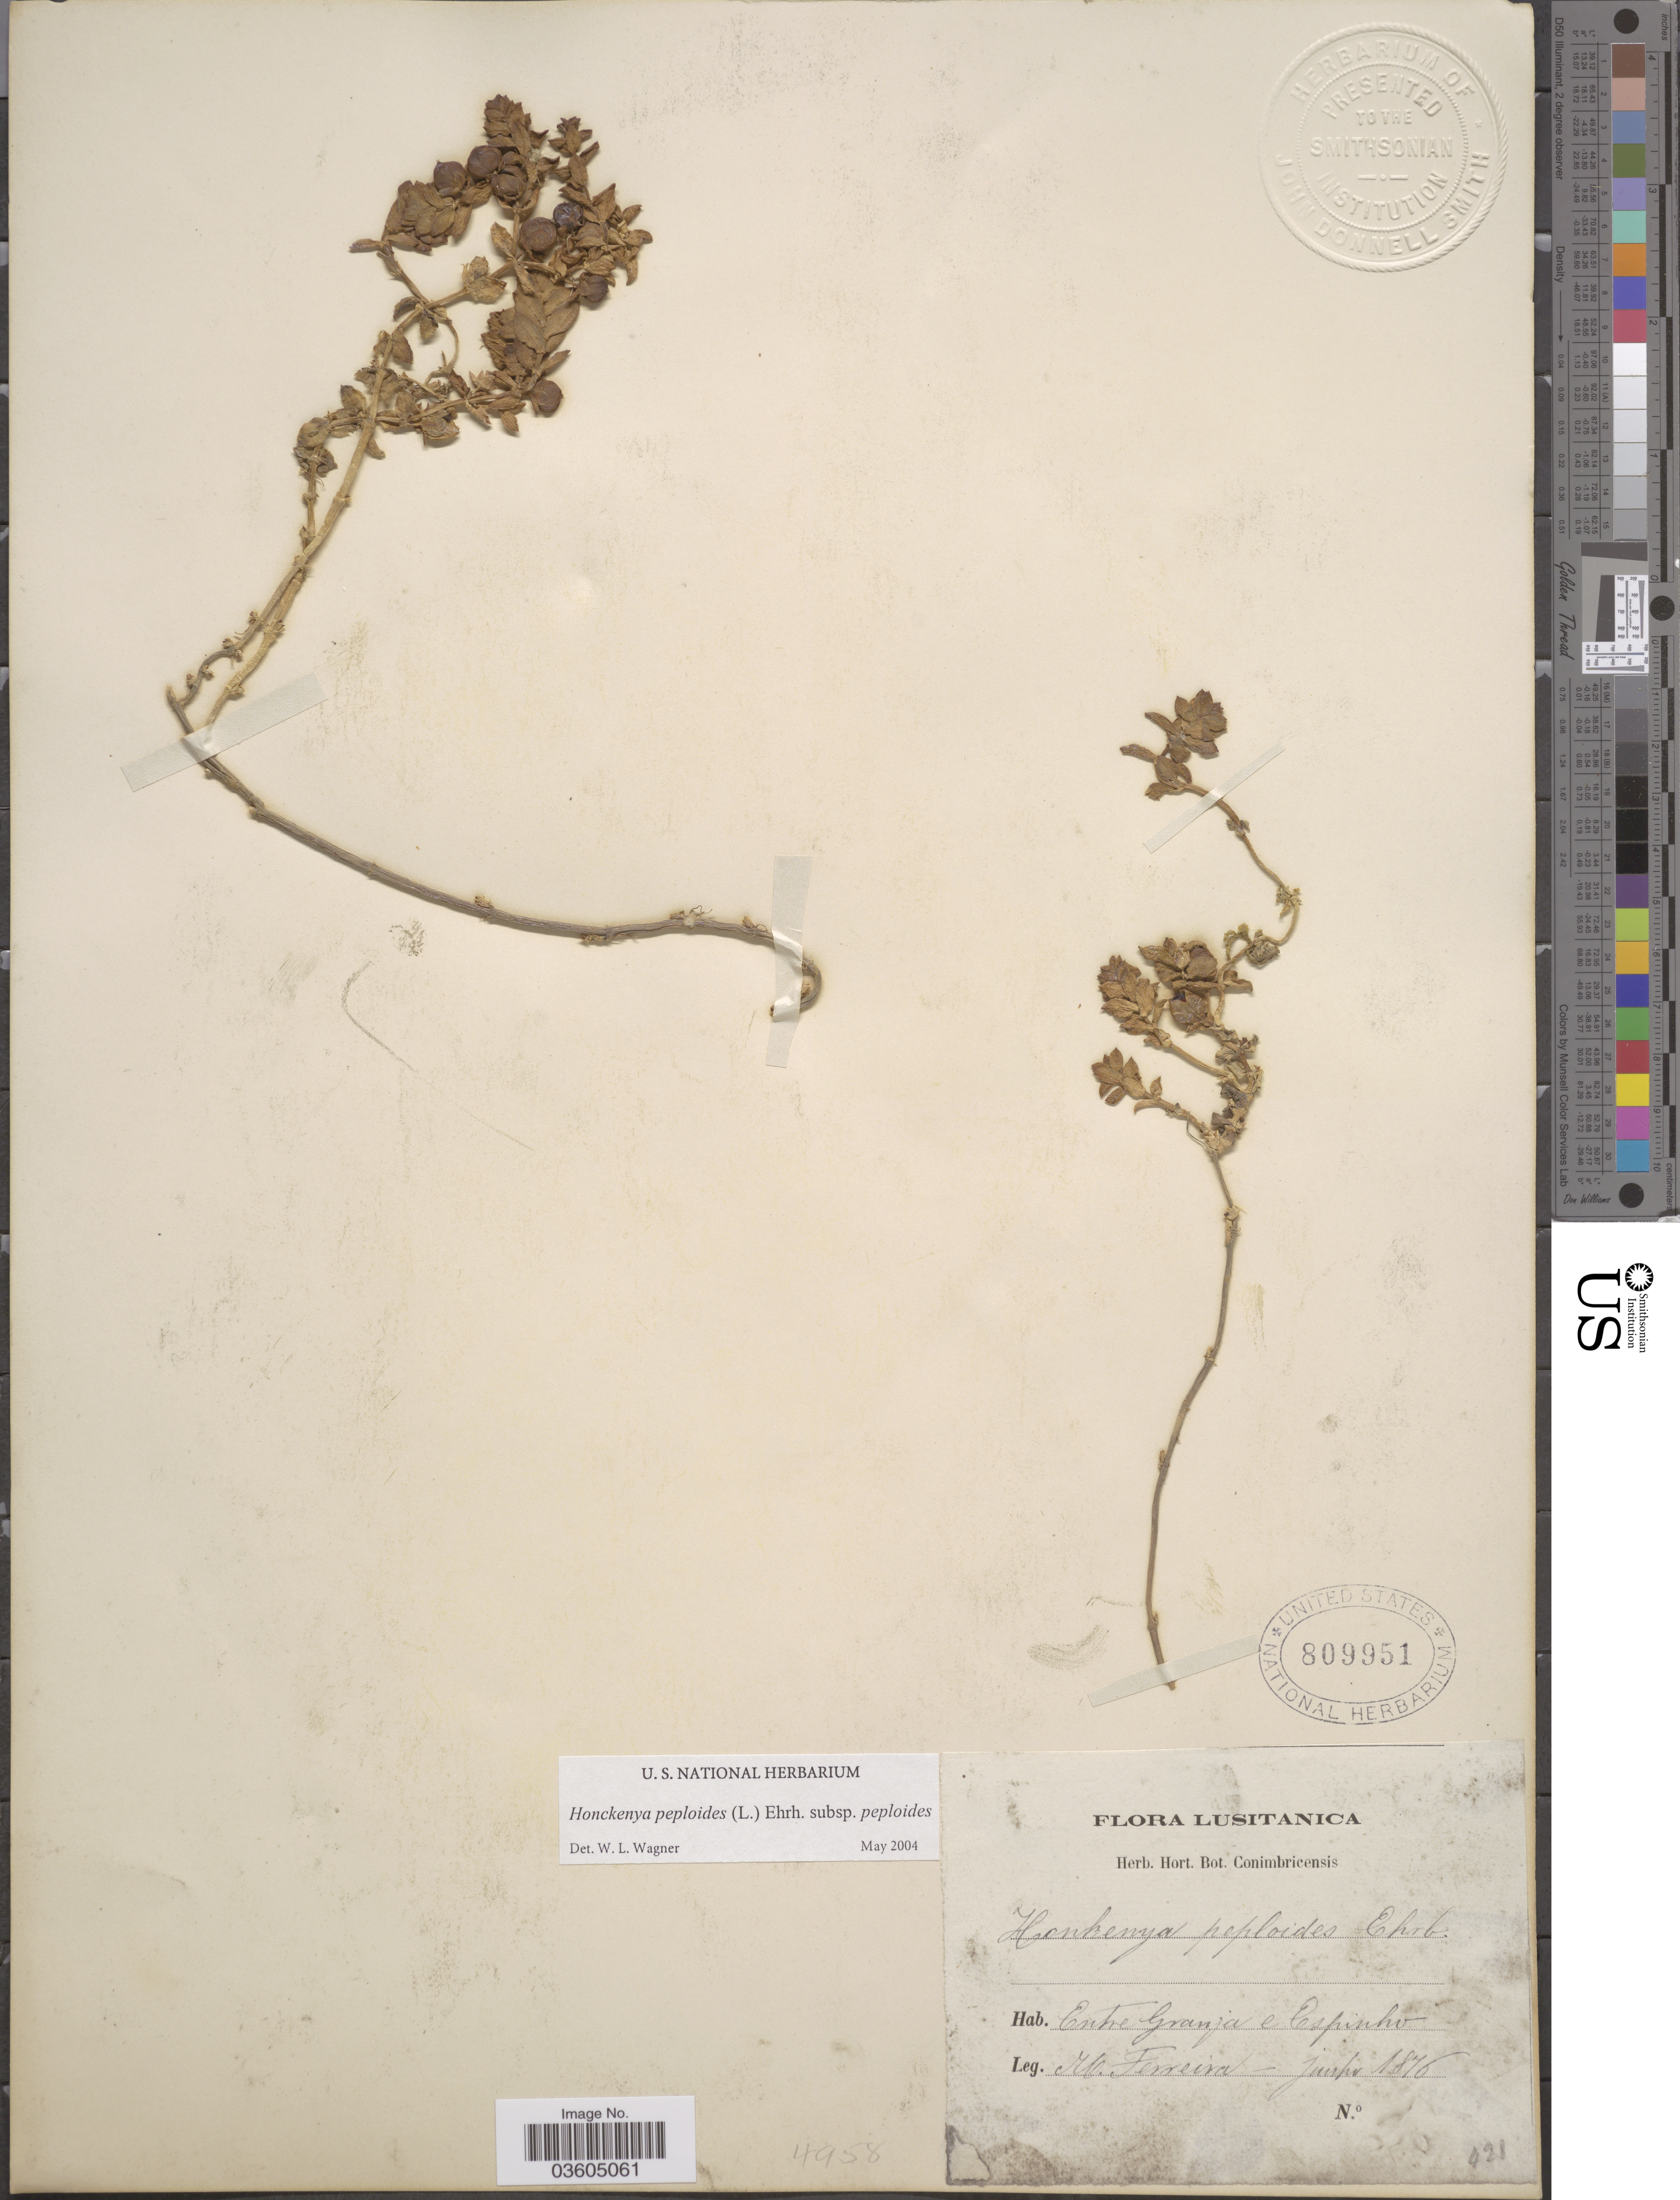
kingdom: Plantae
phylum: Tracheophyta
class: Magnoliopsida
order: Caryophyllales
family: Caryophyllaceae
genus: Honckenya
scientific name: Honckenya peploides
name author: (L.) Ehrh.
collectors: M. Ferreira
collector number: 421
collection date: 1876-07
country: Portugal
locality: Entre Granja e Espinho.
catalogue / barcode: US 809951